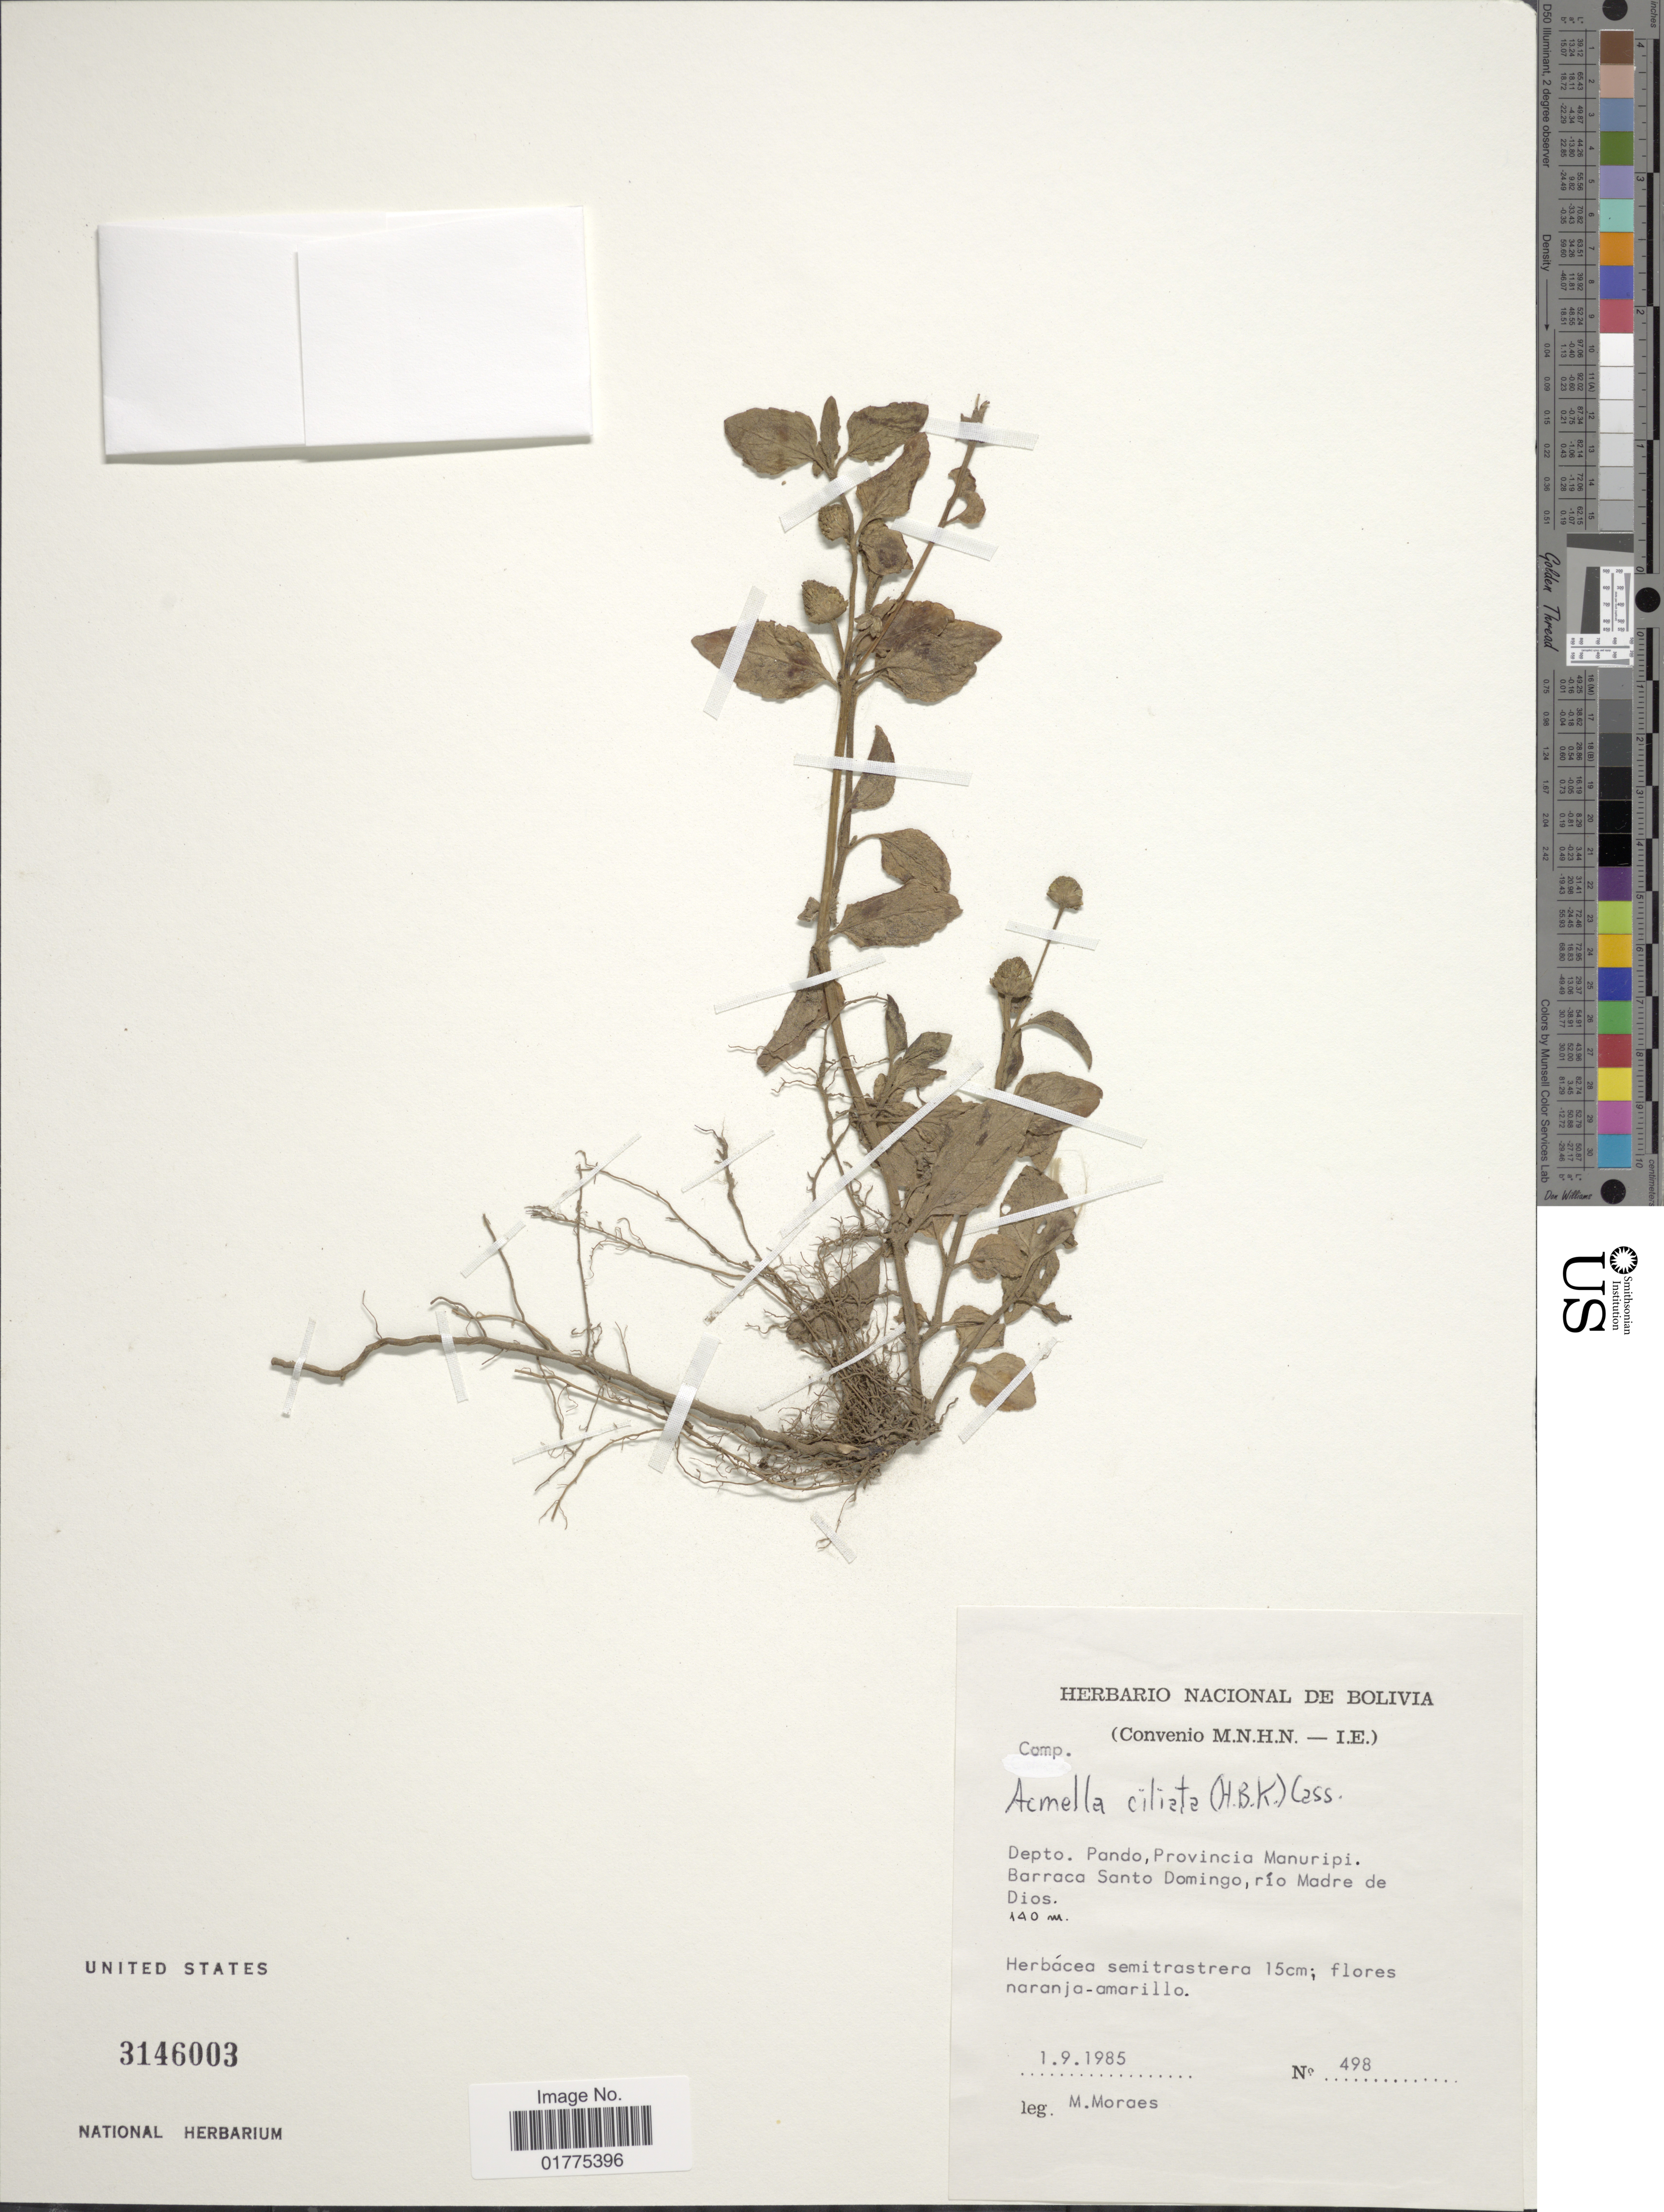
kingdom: Plantae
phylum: Tracheophyta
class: Magnoliopsida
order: Asterales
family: Asteraceae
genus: Acmella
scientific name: Acmella ciliata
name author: (Kunth) Cass.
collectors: M. Moraes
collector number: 498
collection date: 1985-09-01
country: Bolivia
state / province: Pando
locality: Depto. Pando, Provincia Manuripi, Barraca Santo Domingo, rio Madre de Dios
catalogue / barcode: US 3146003